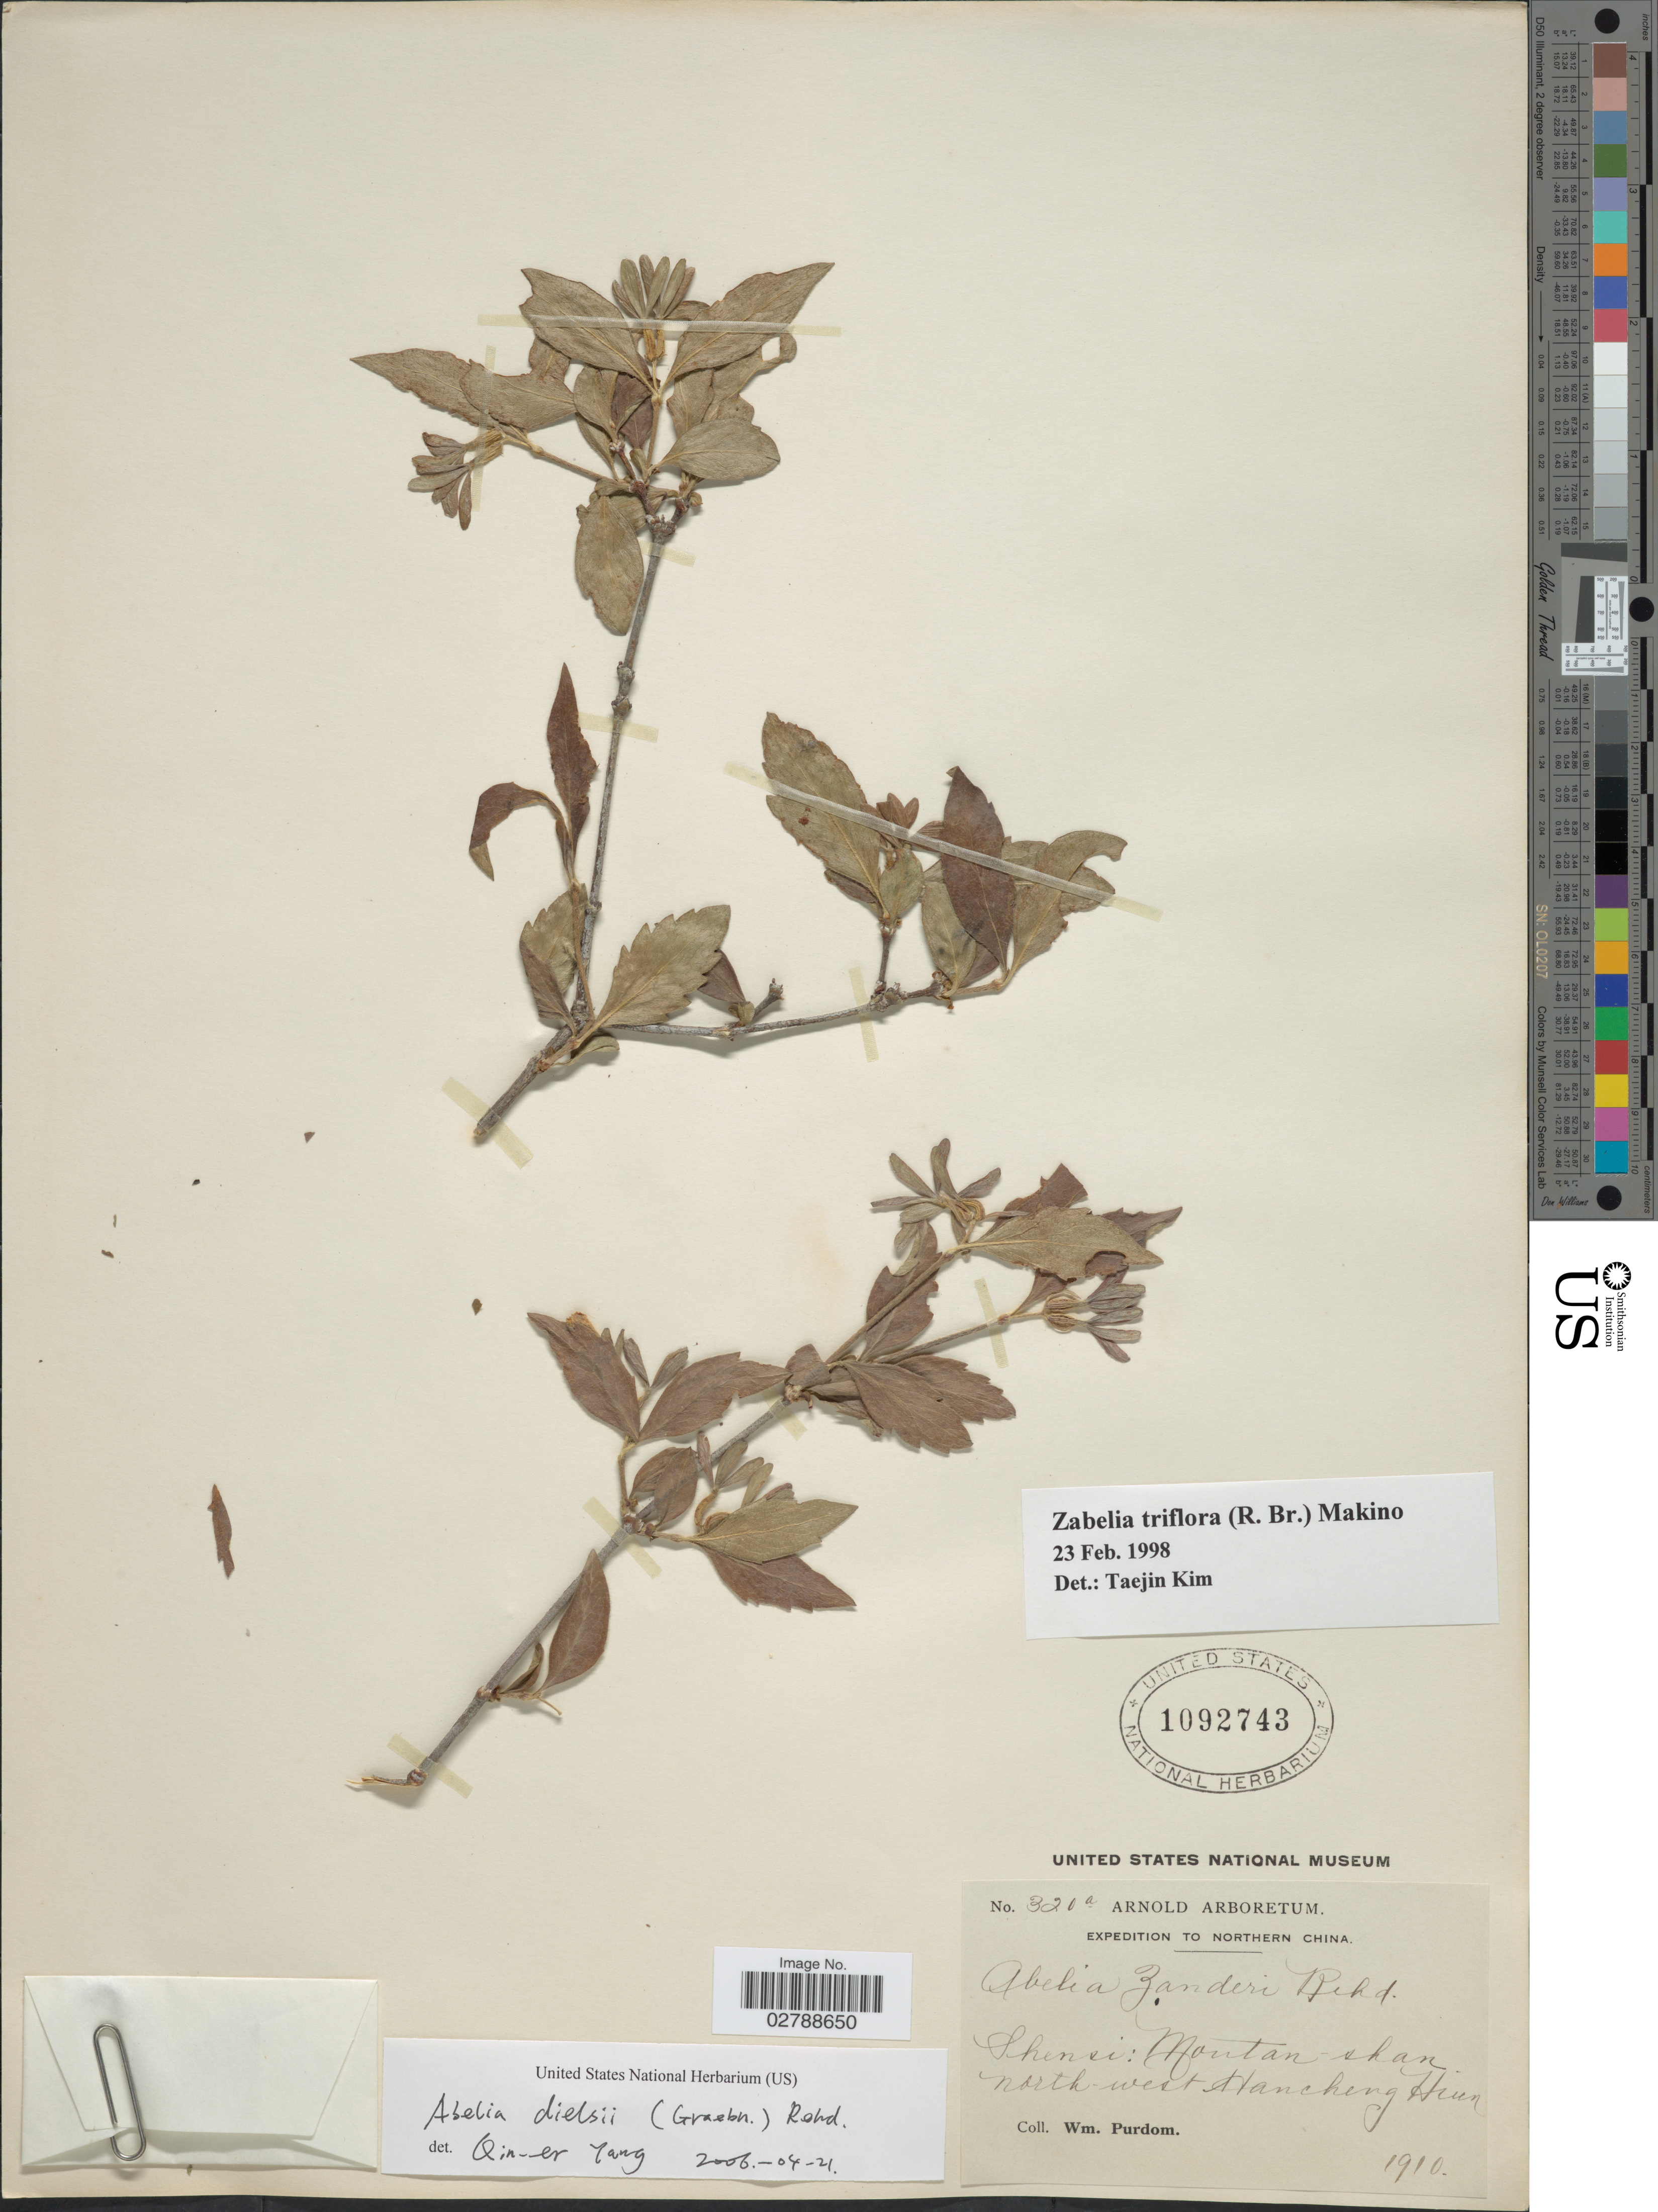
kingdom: Plantae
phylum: Tracheophyta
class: Magnoliopsida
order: Dipsacales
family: Caprifoliaceae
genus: Zabelia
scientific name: Zabelia triflora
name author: (R. Br. ex Wall.) Makino ex Hisauti & H. Hara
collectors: W. Purdom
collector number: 320a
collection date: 1910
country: China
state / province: Shaanxi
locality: Northern China. Shensi: Moutan-shan, north-west Hancheng Hsien.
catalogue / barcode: US 1092743